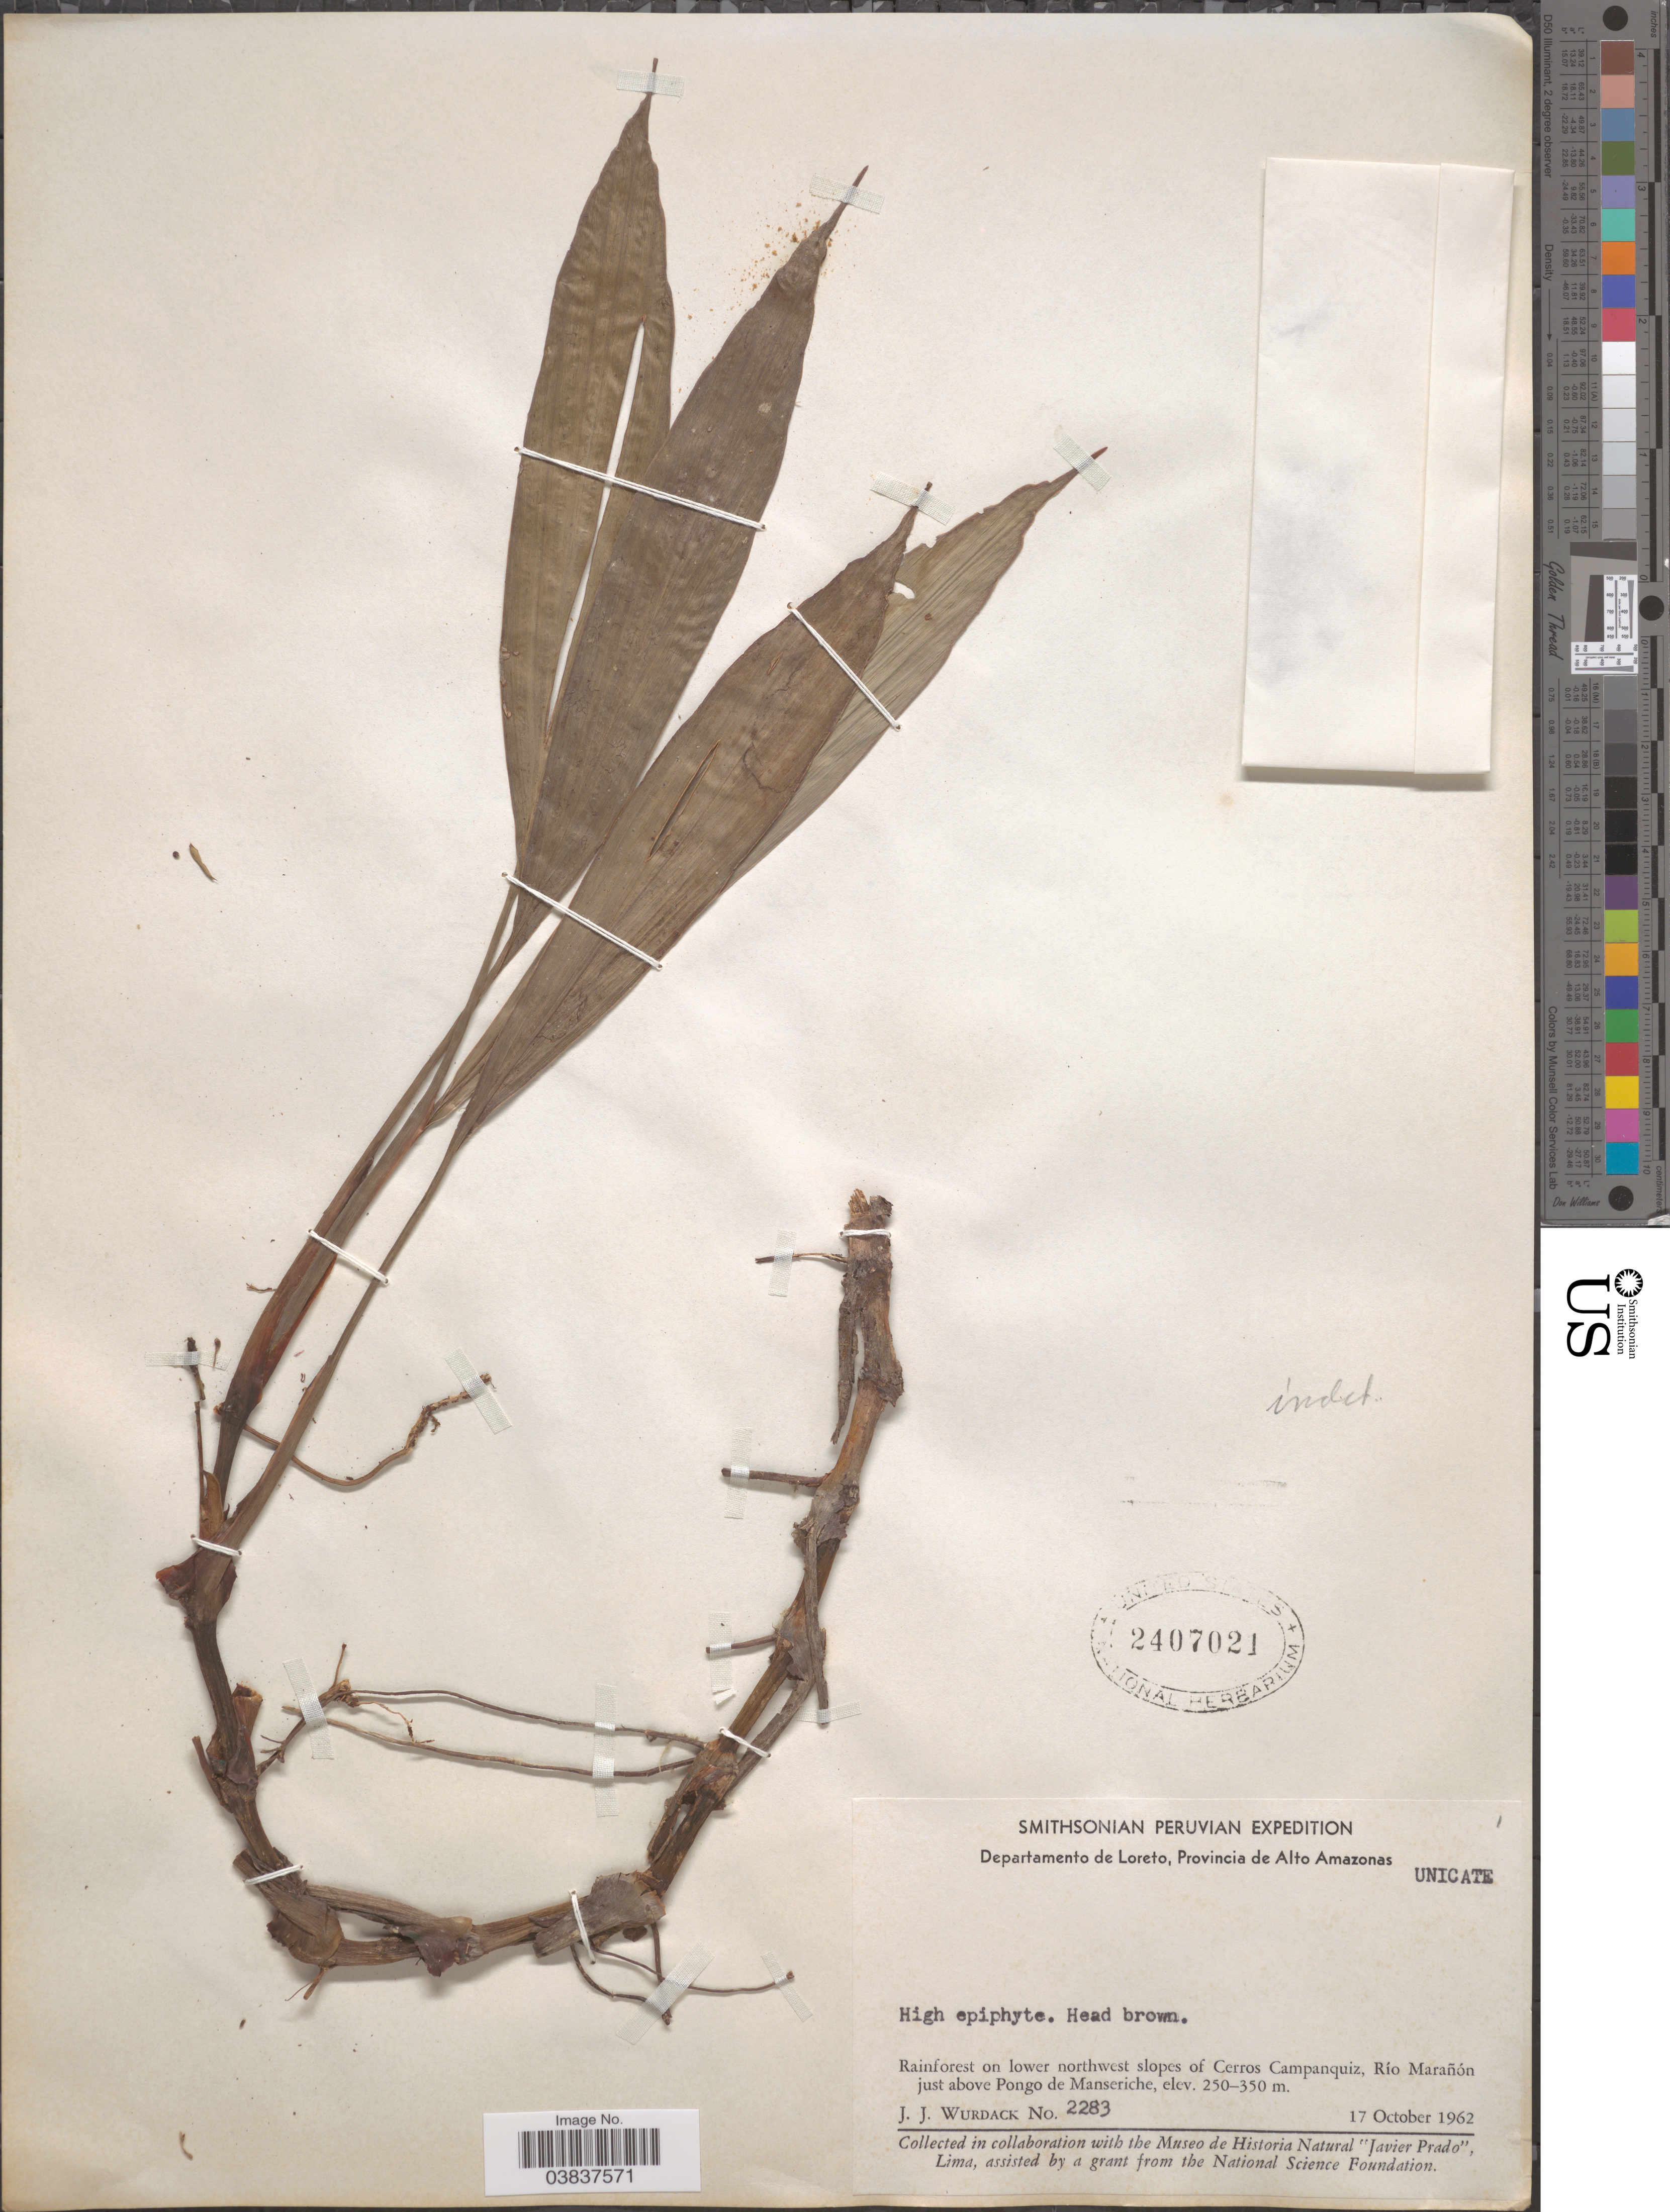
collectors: J. J. Wurdack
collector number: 2283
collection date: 1962-10-17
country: Peru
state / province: Loreto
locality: Departamento de Loreto, Provincia de Alto Amazonas. Rainforest on lower northwest slopes of Cerros Campanquiz, Río Marañón just above Pongo de Manseriche.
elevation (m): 250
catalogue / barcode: US 2407021